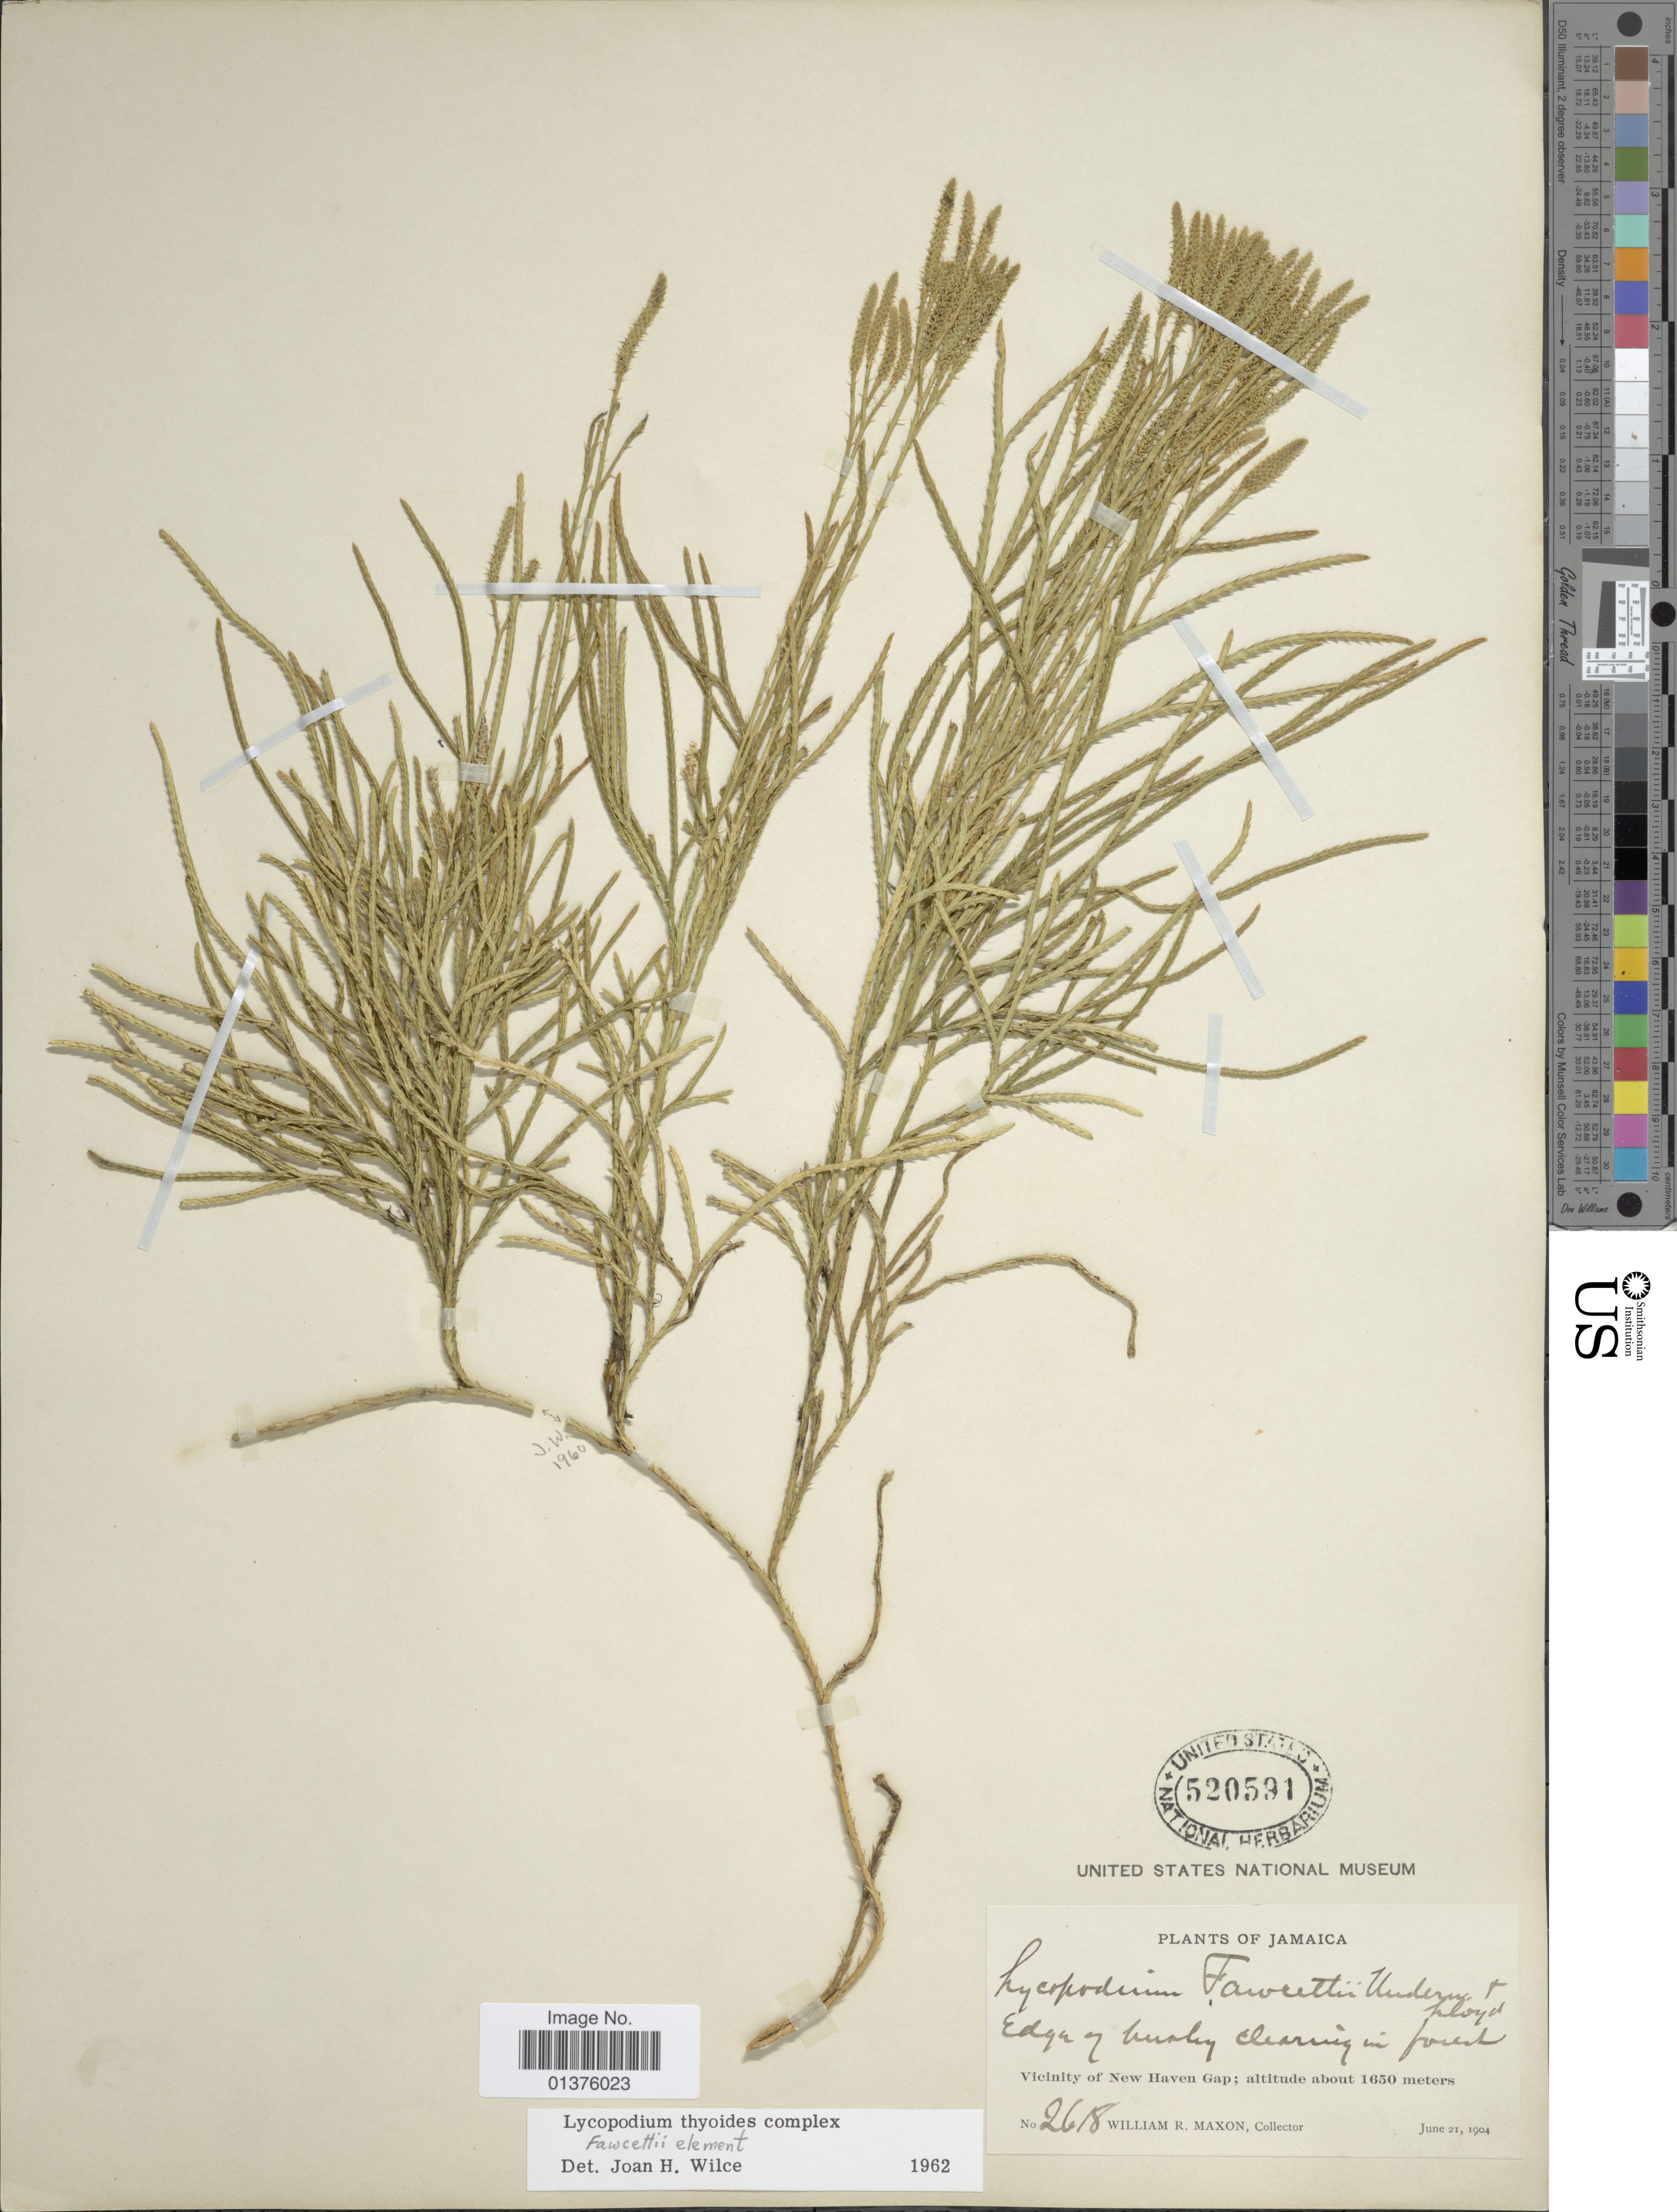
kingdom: Plantae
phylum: Tracheophyta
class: Lycopodiopsida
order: Lycopodiales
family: Lycopodiaceae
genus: Diphasiastrum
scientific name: Diphasiastrum thyoides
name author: (Humb. & Bonpl. ex Willd.) Holub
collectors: W. R. Maxon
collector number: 2618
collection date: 1904-06-21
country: Jamaica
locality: Vicinity of New Haven Gap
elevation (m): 1650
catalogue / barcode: US 520591